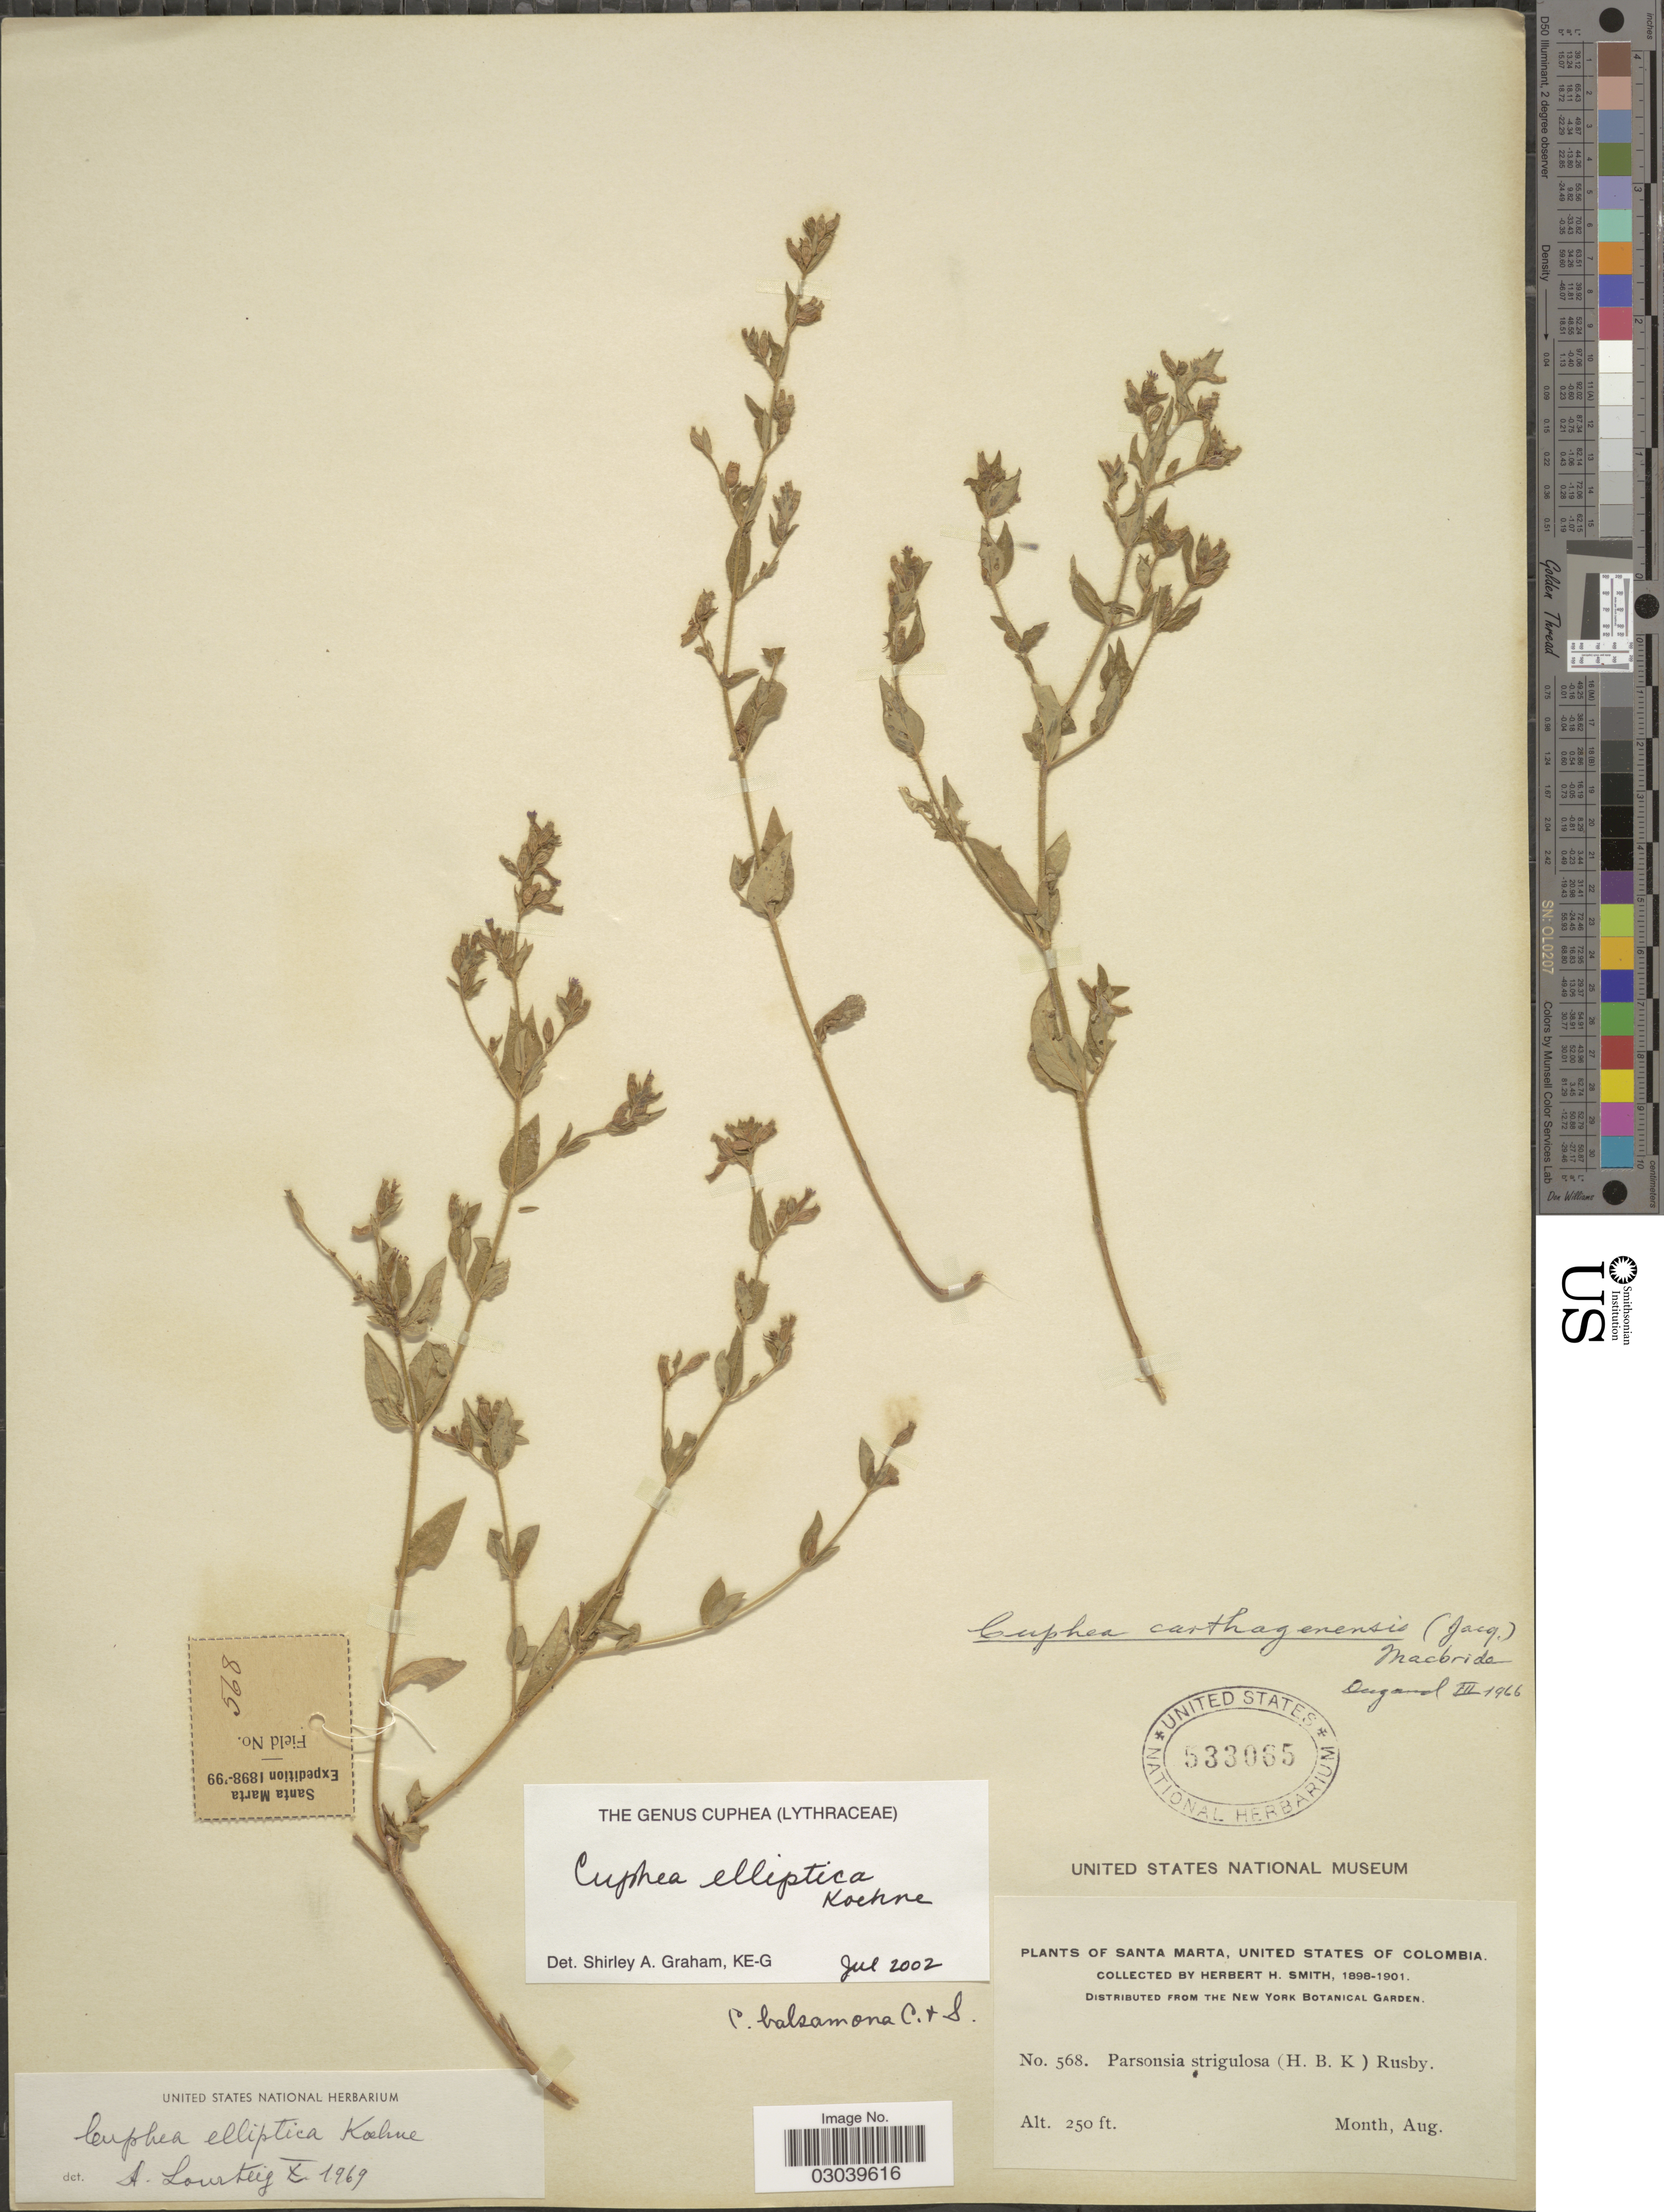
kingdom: Plantae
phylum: Tracheophyta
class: Magnoliopsida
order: Myrtales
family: Lythraceae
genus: Cuphea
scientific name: Cuphea elliptica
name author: Koehne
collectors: Herbert H. Smith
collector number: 568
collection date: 1898-08/1901-08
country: Colombia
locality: Santa Marta, United States of Colombia.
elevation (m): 76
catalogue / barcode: US 533065